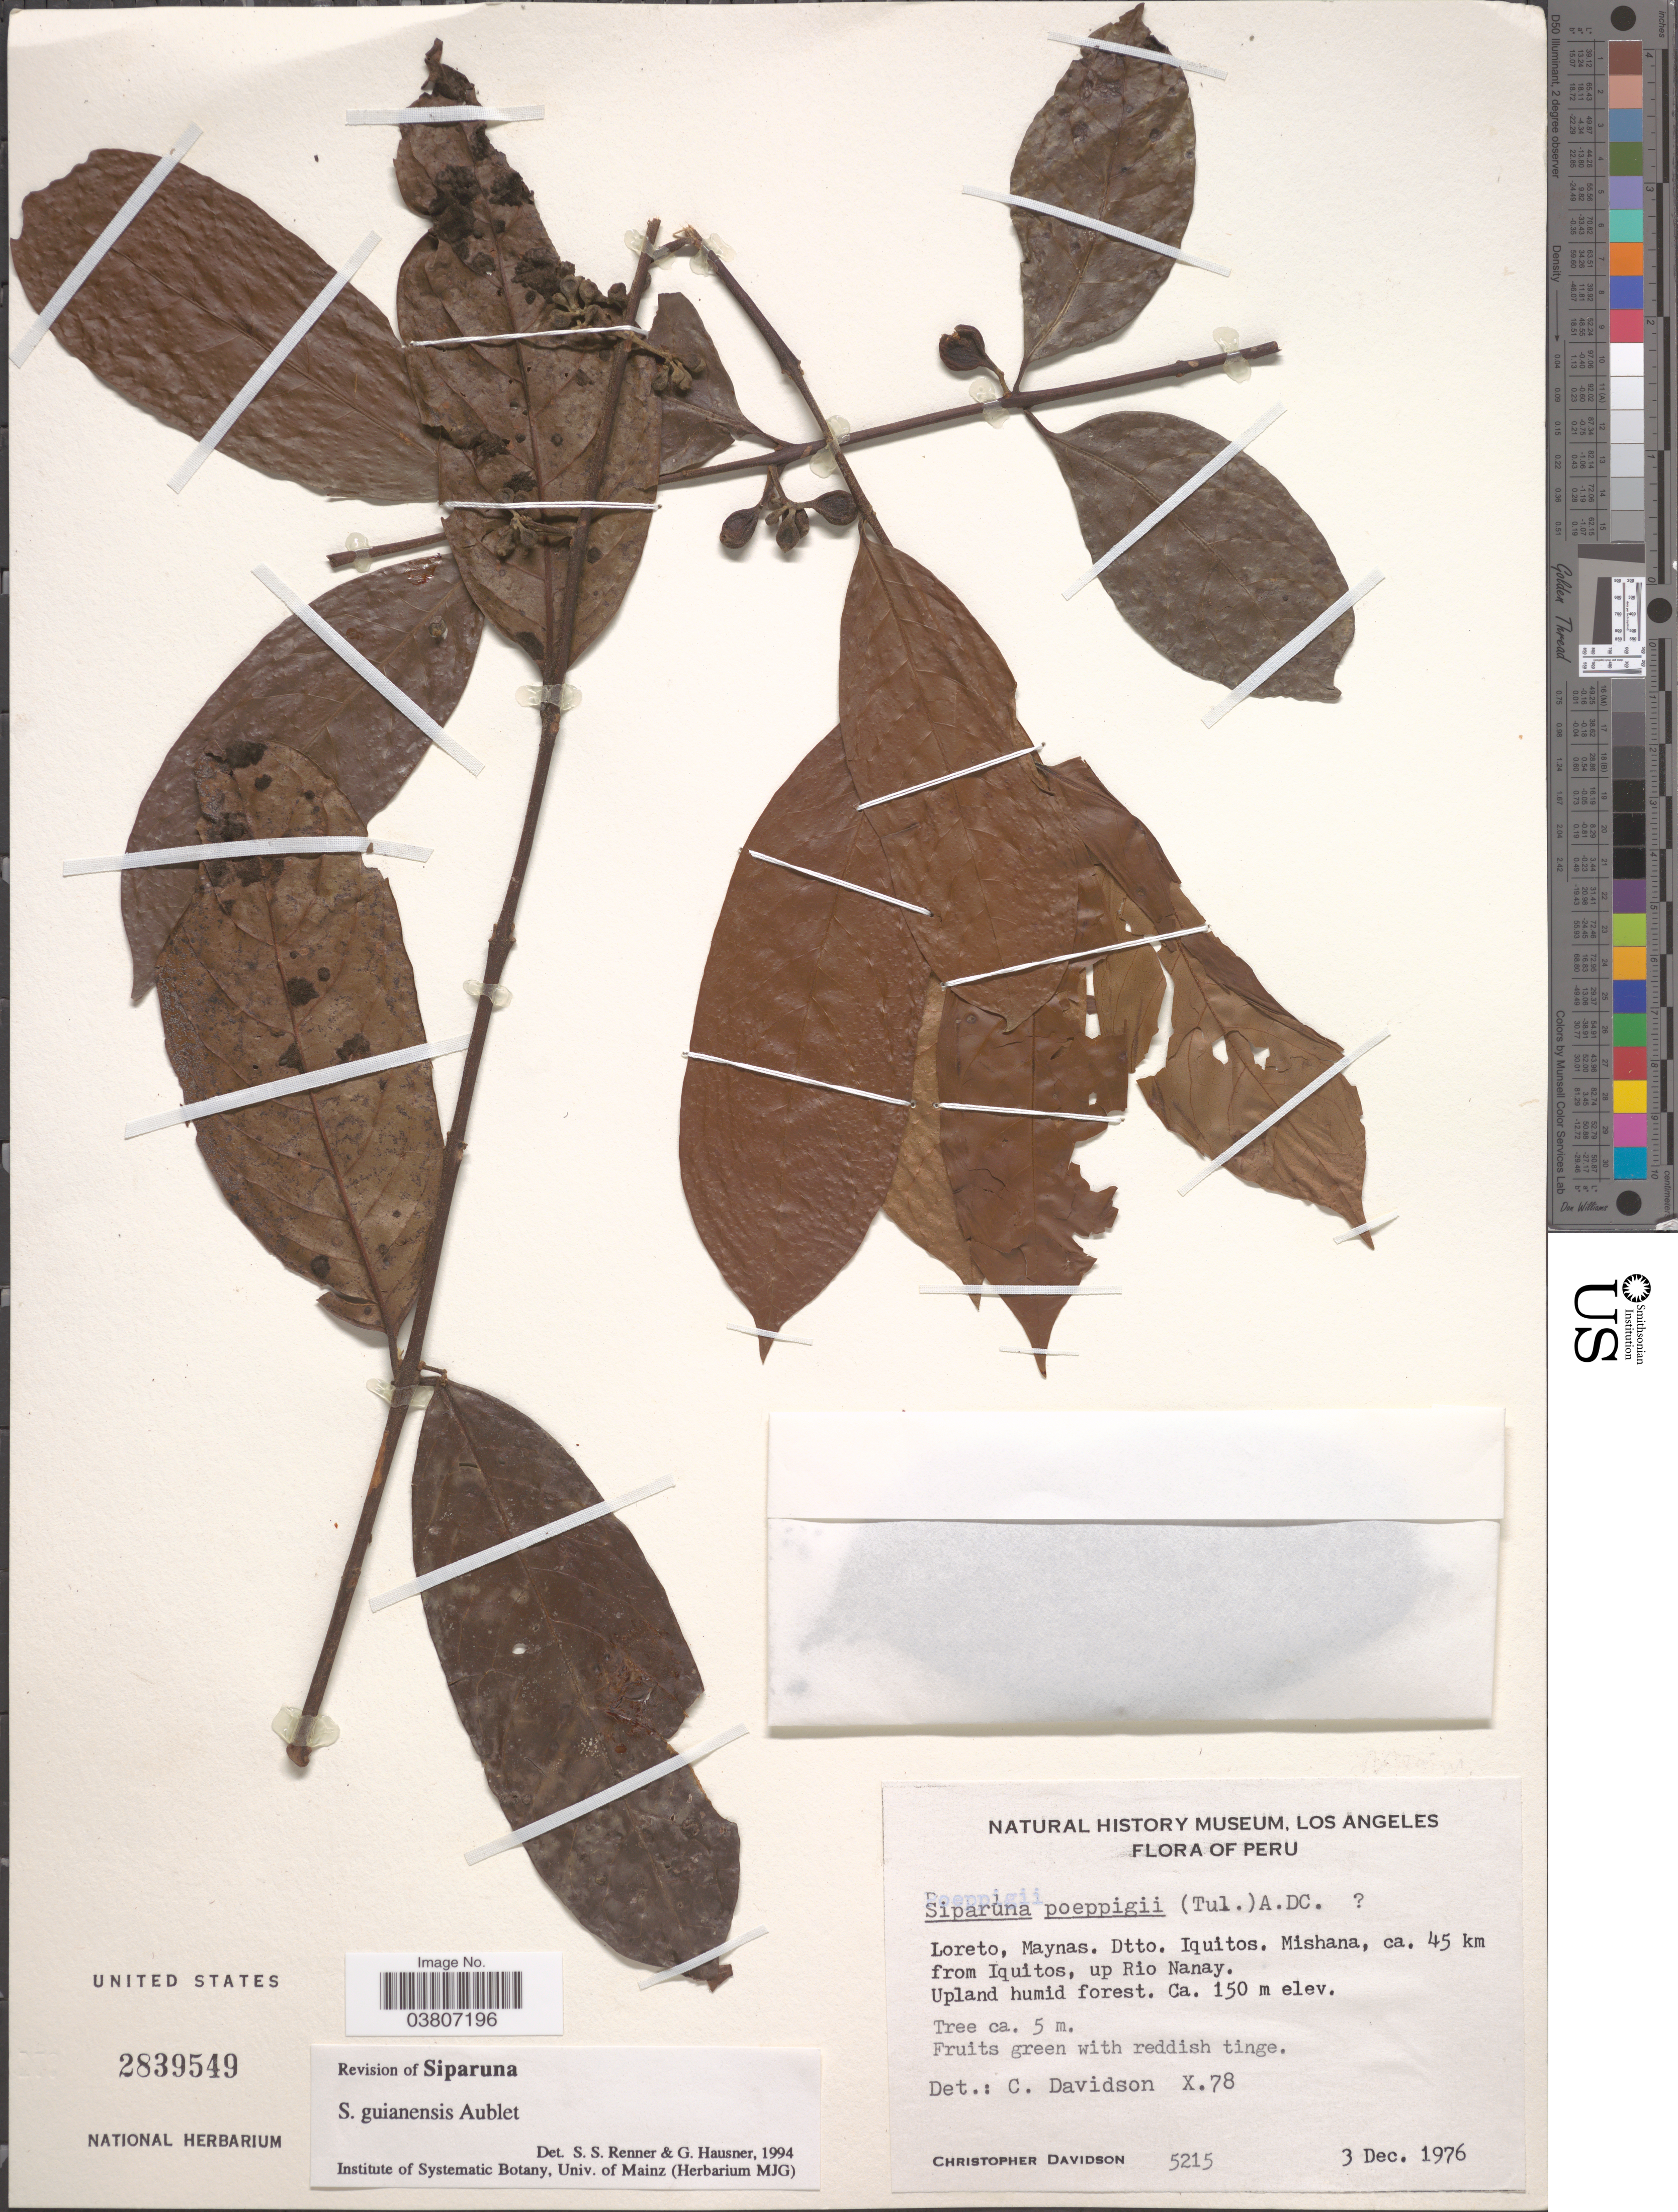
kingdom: Plantae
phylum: Tracheophyta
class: Magnoliopsida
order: Laurales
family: Siparunaceae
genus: Siparuna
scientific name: Siparuna guianensis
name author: Aubl.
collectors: C. Davidson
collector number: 5215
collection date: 1976-12-03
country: Peru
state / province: Loreto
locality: Maynas, Dtto. Iquitos. Mishana, ca. 45 km from Iquitos, up Rio Nanay. Upland humid forest.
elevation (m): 150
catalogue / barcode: US 2839549